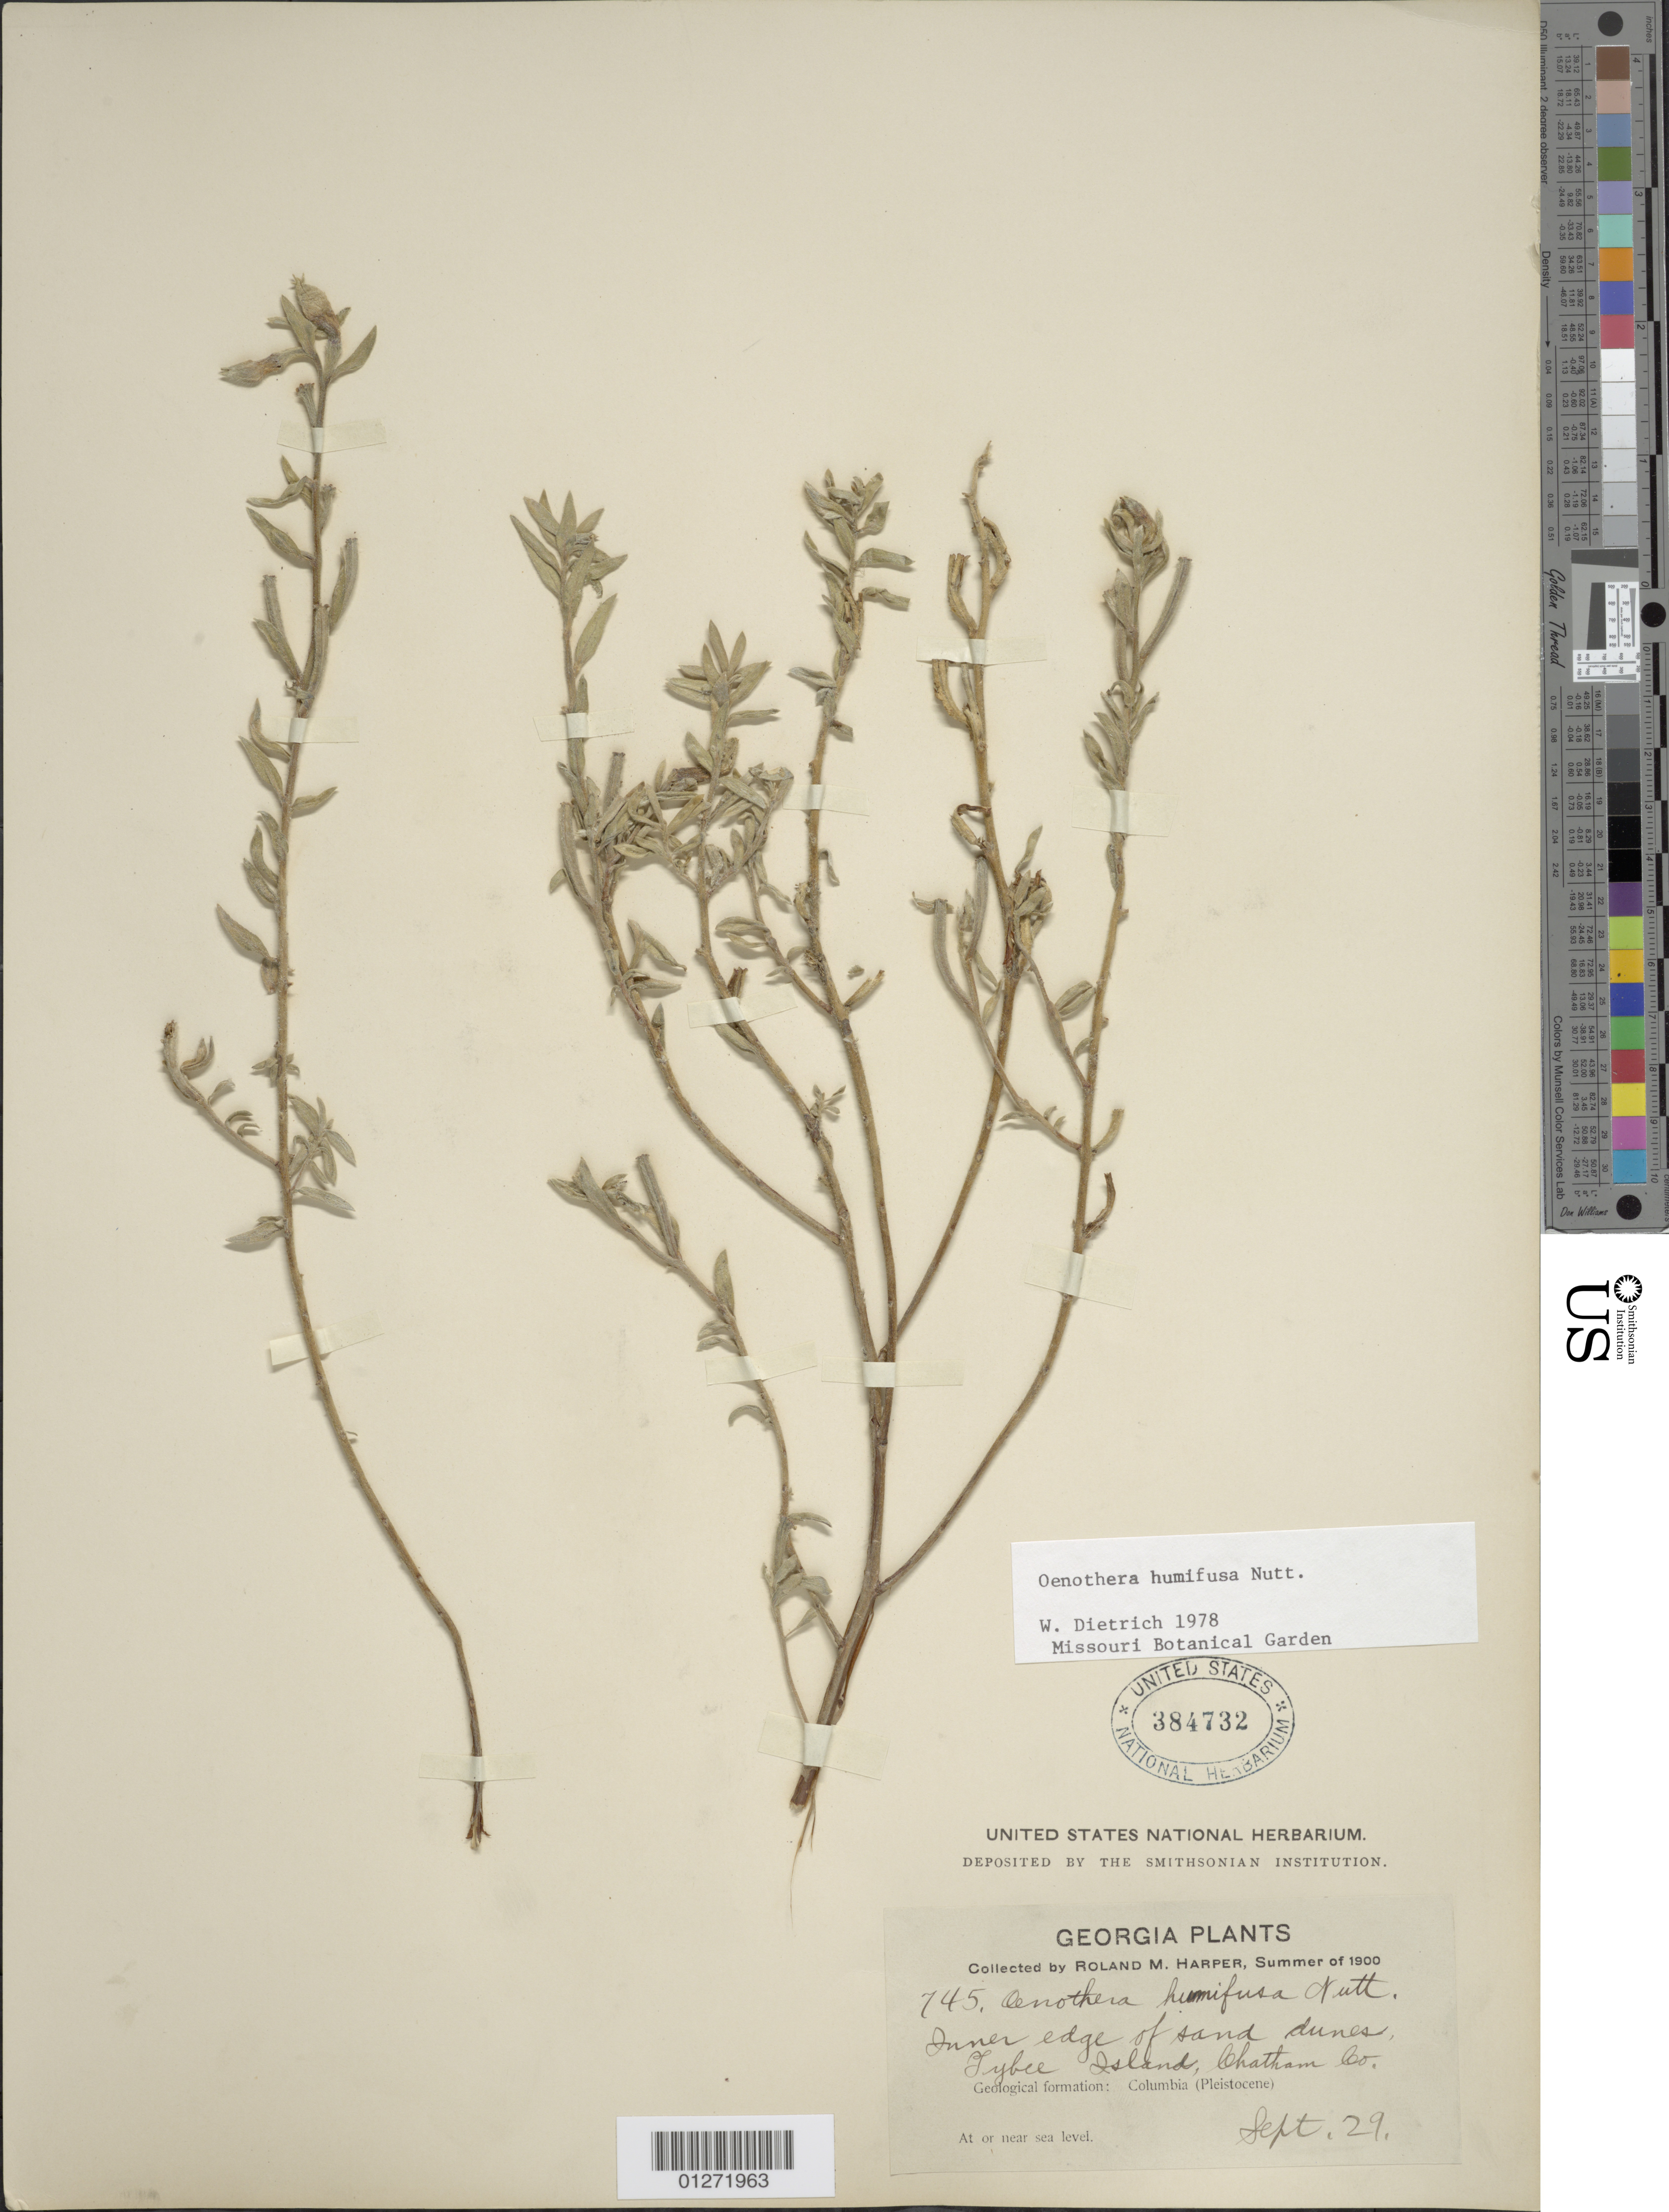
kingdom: Plantae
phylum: Tracheophyta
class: Magnoliopsida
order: Myrtales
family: Onagraceae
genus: Oenothera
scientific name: Oenothera humifusa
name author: Nutt.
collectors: R. M. Harper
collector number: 745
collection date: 1900-09-29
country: United States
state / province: Georgia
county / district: Chatham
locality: Tybee Island.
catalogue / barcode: US 384732